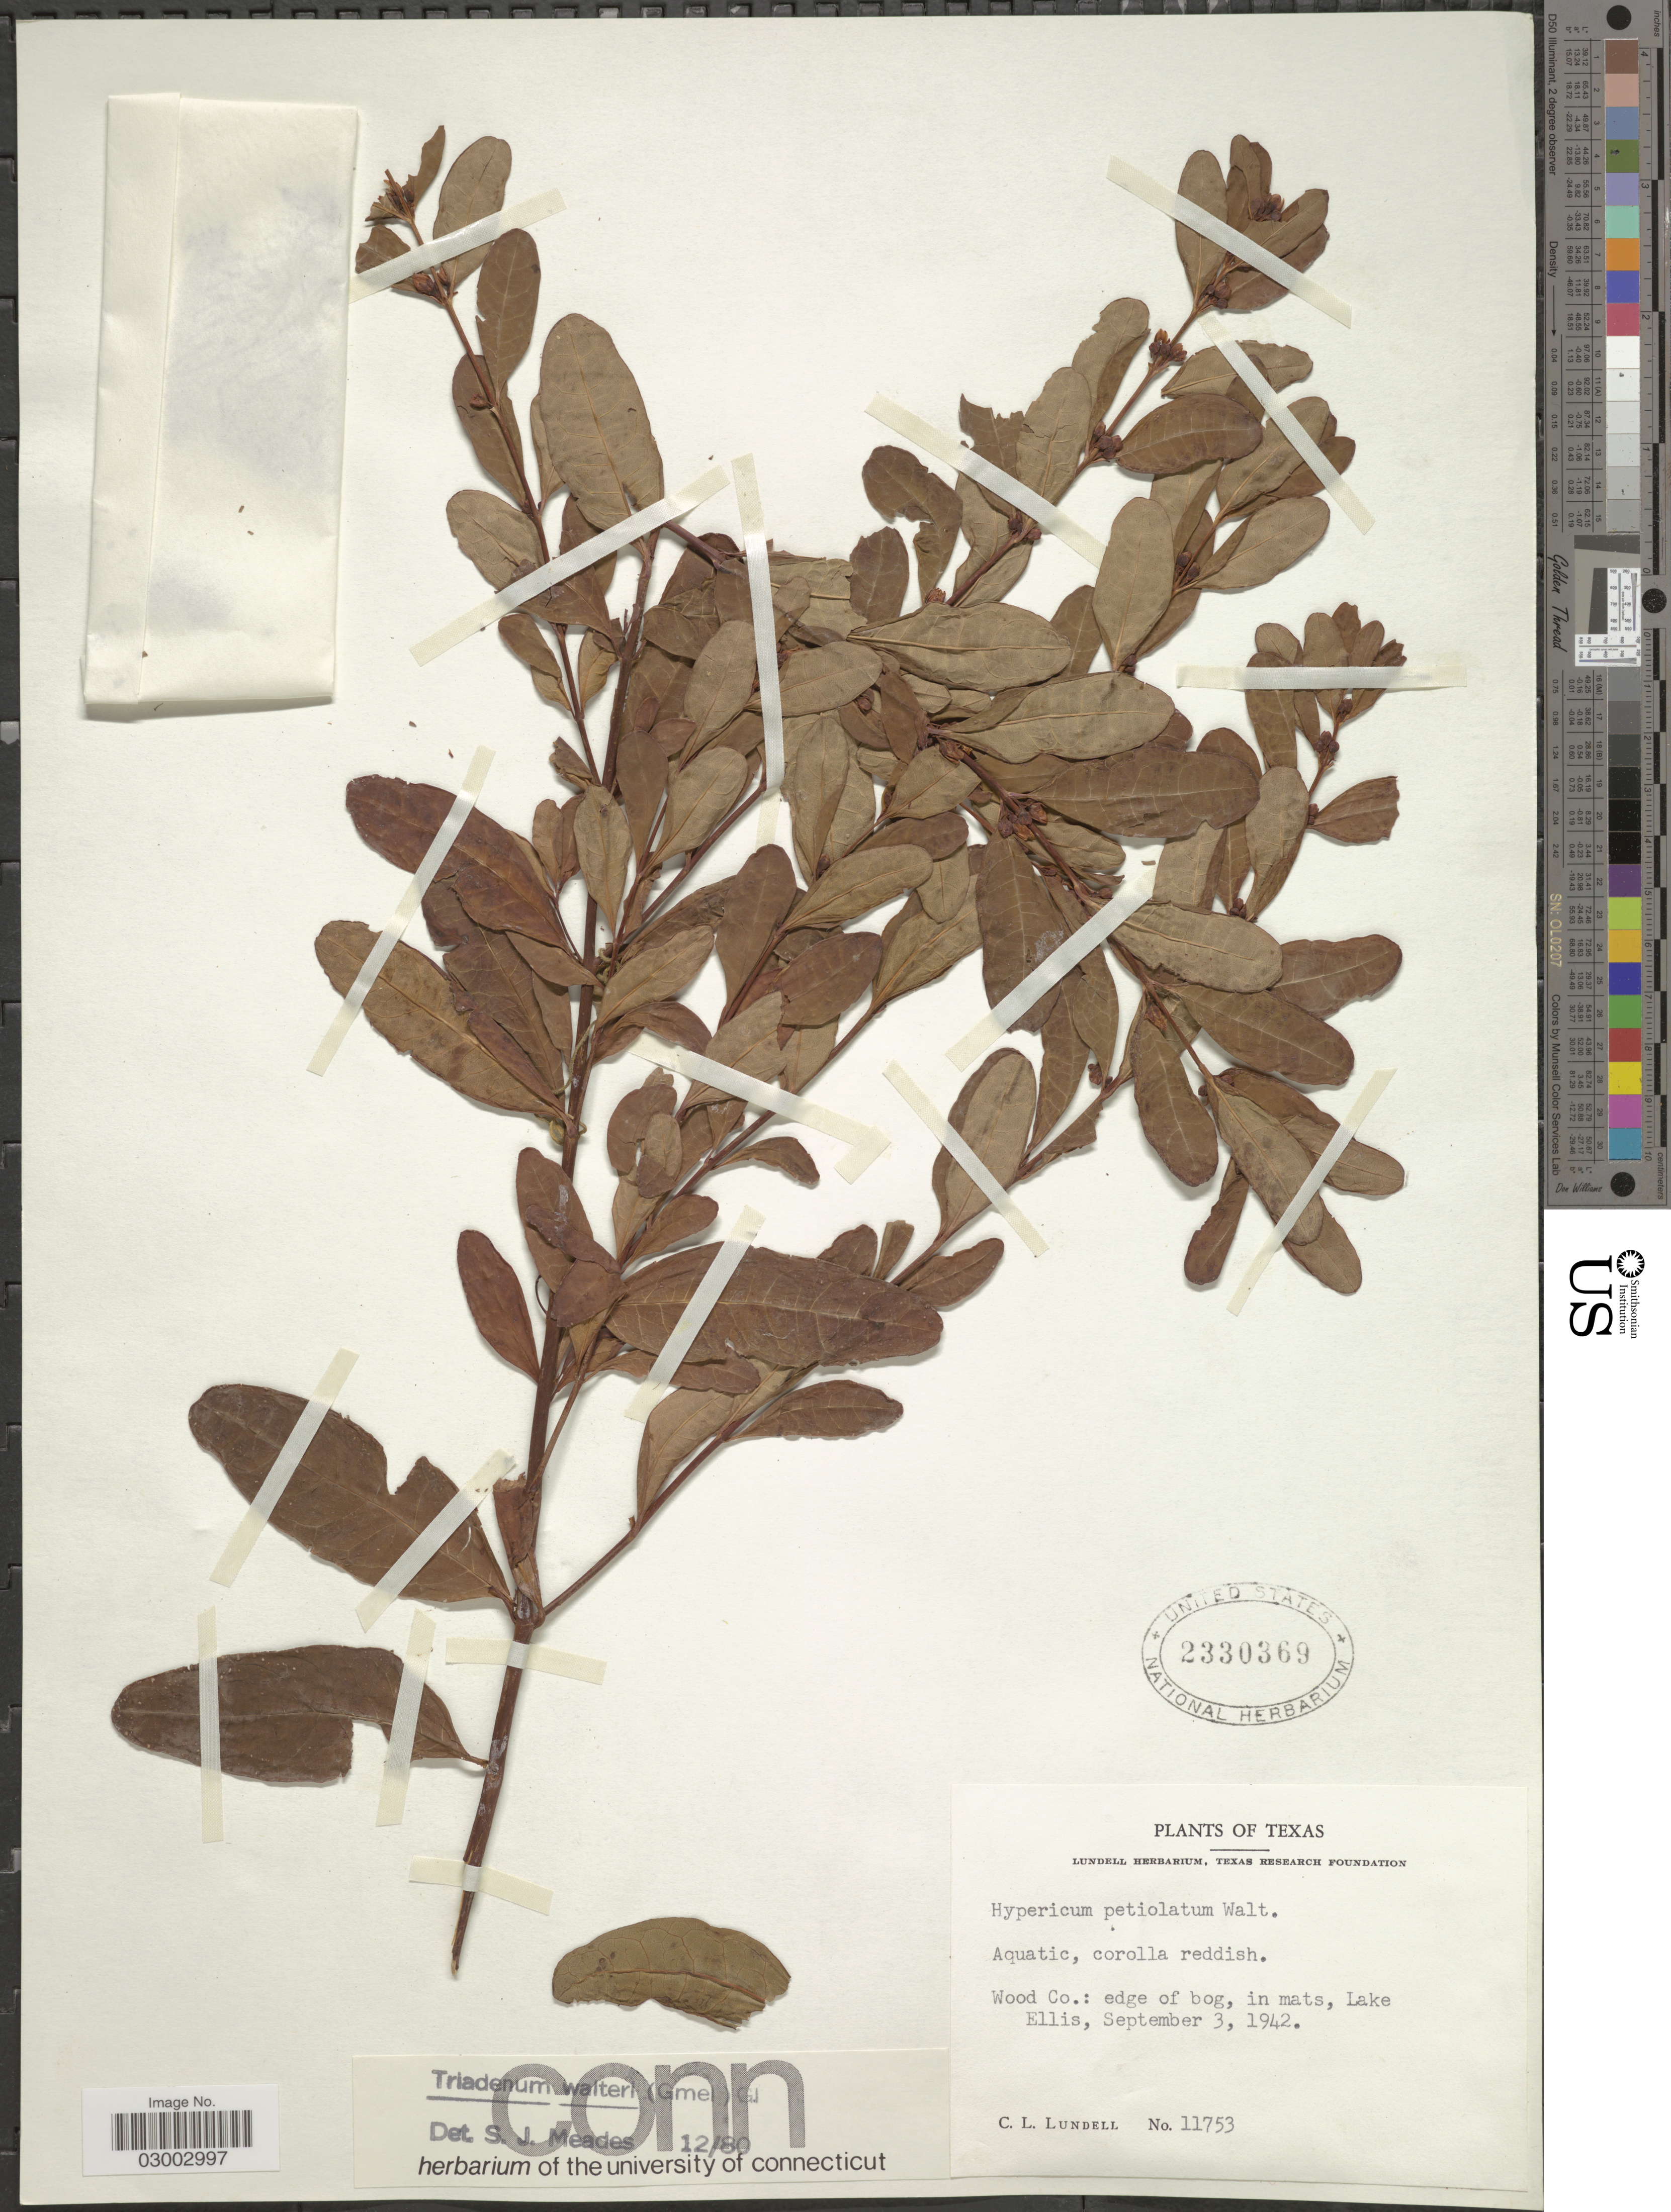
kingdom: Plantae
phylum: Tracheophyta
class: Magnoliopsida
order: Malpighiales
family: Hypericaceae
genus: Hypericum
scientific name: Hypericum walteri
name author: J.F. Gmel.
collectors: C. L. Lundell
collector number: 11753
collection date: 1942-09-03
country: United States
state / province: Texas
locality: Wood Co.: edge of bog, in mats, Lake Ellis.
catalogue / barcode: US 2330369